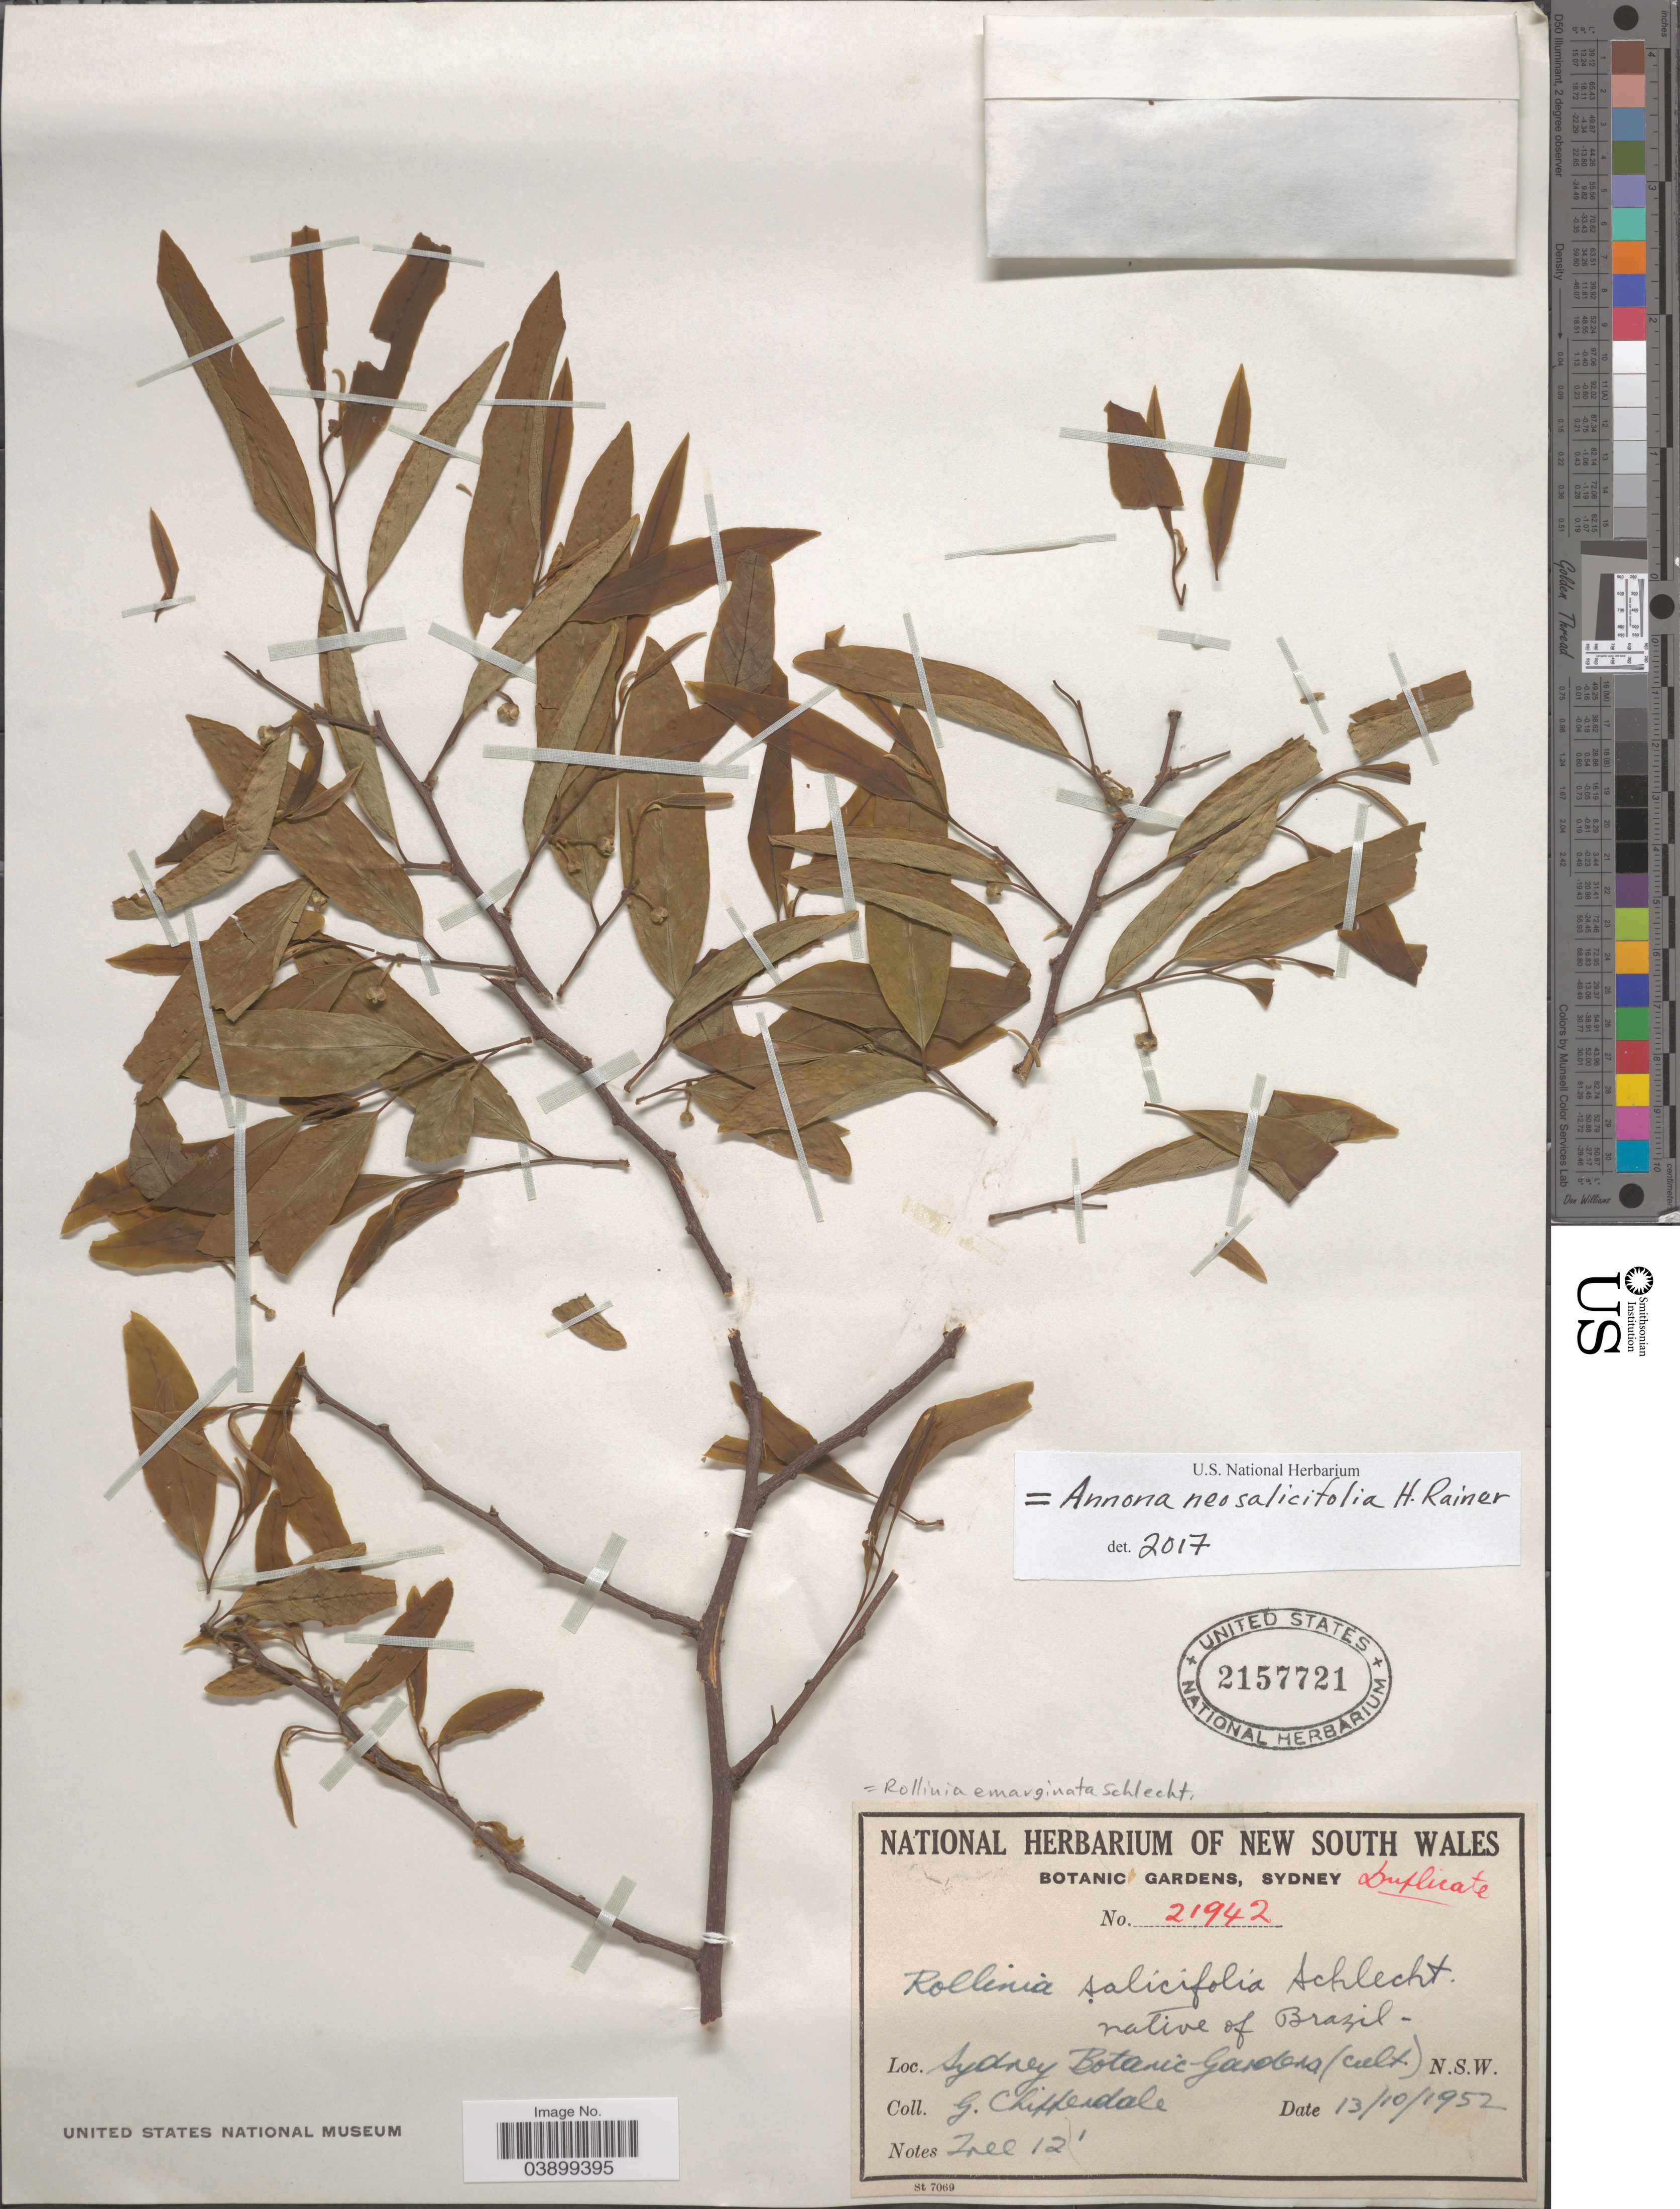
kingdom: Plantae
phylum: Tracheophyta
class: Magnoliopsida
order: Magnoliales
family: Annonaceae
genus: Annona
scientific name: Annona neosalicifolia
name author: H. Rainer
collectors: G. Chippendale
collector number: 21942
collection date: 1952-10-13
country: Australia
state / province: New South Wales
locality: Sydney Botanic Gardens.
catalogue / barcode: US 2157721